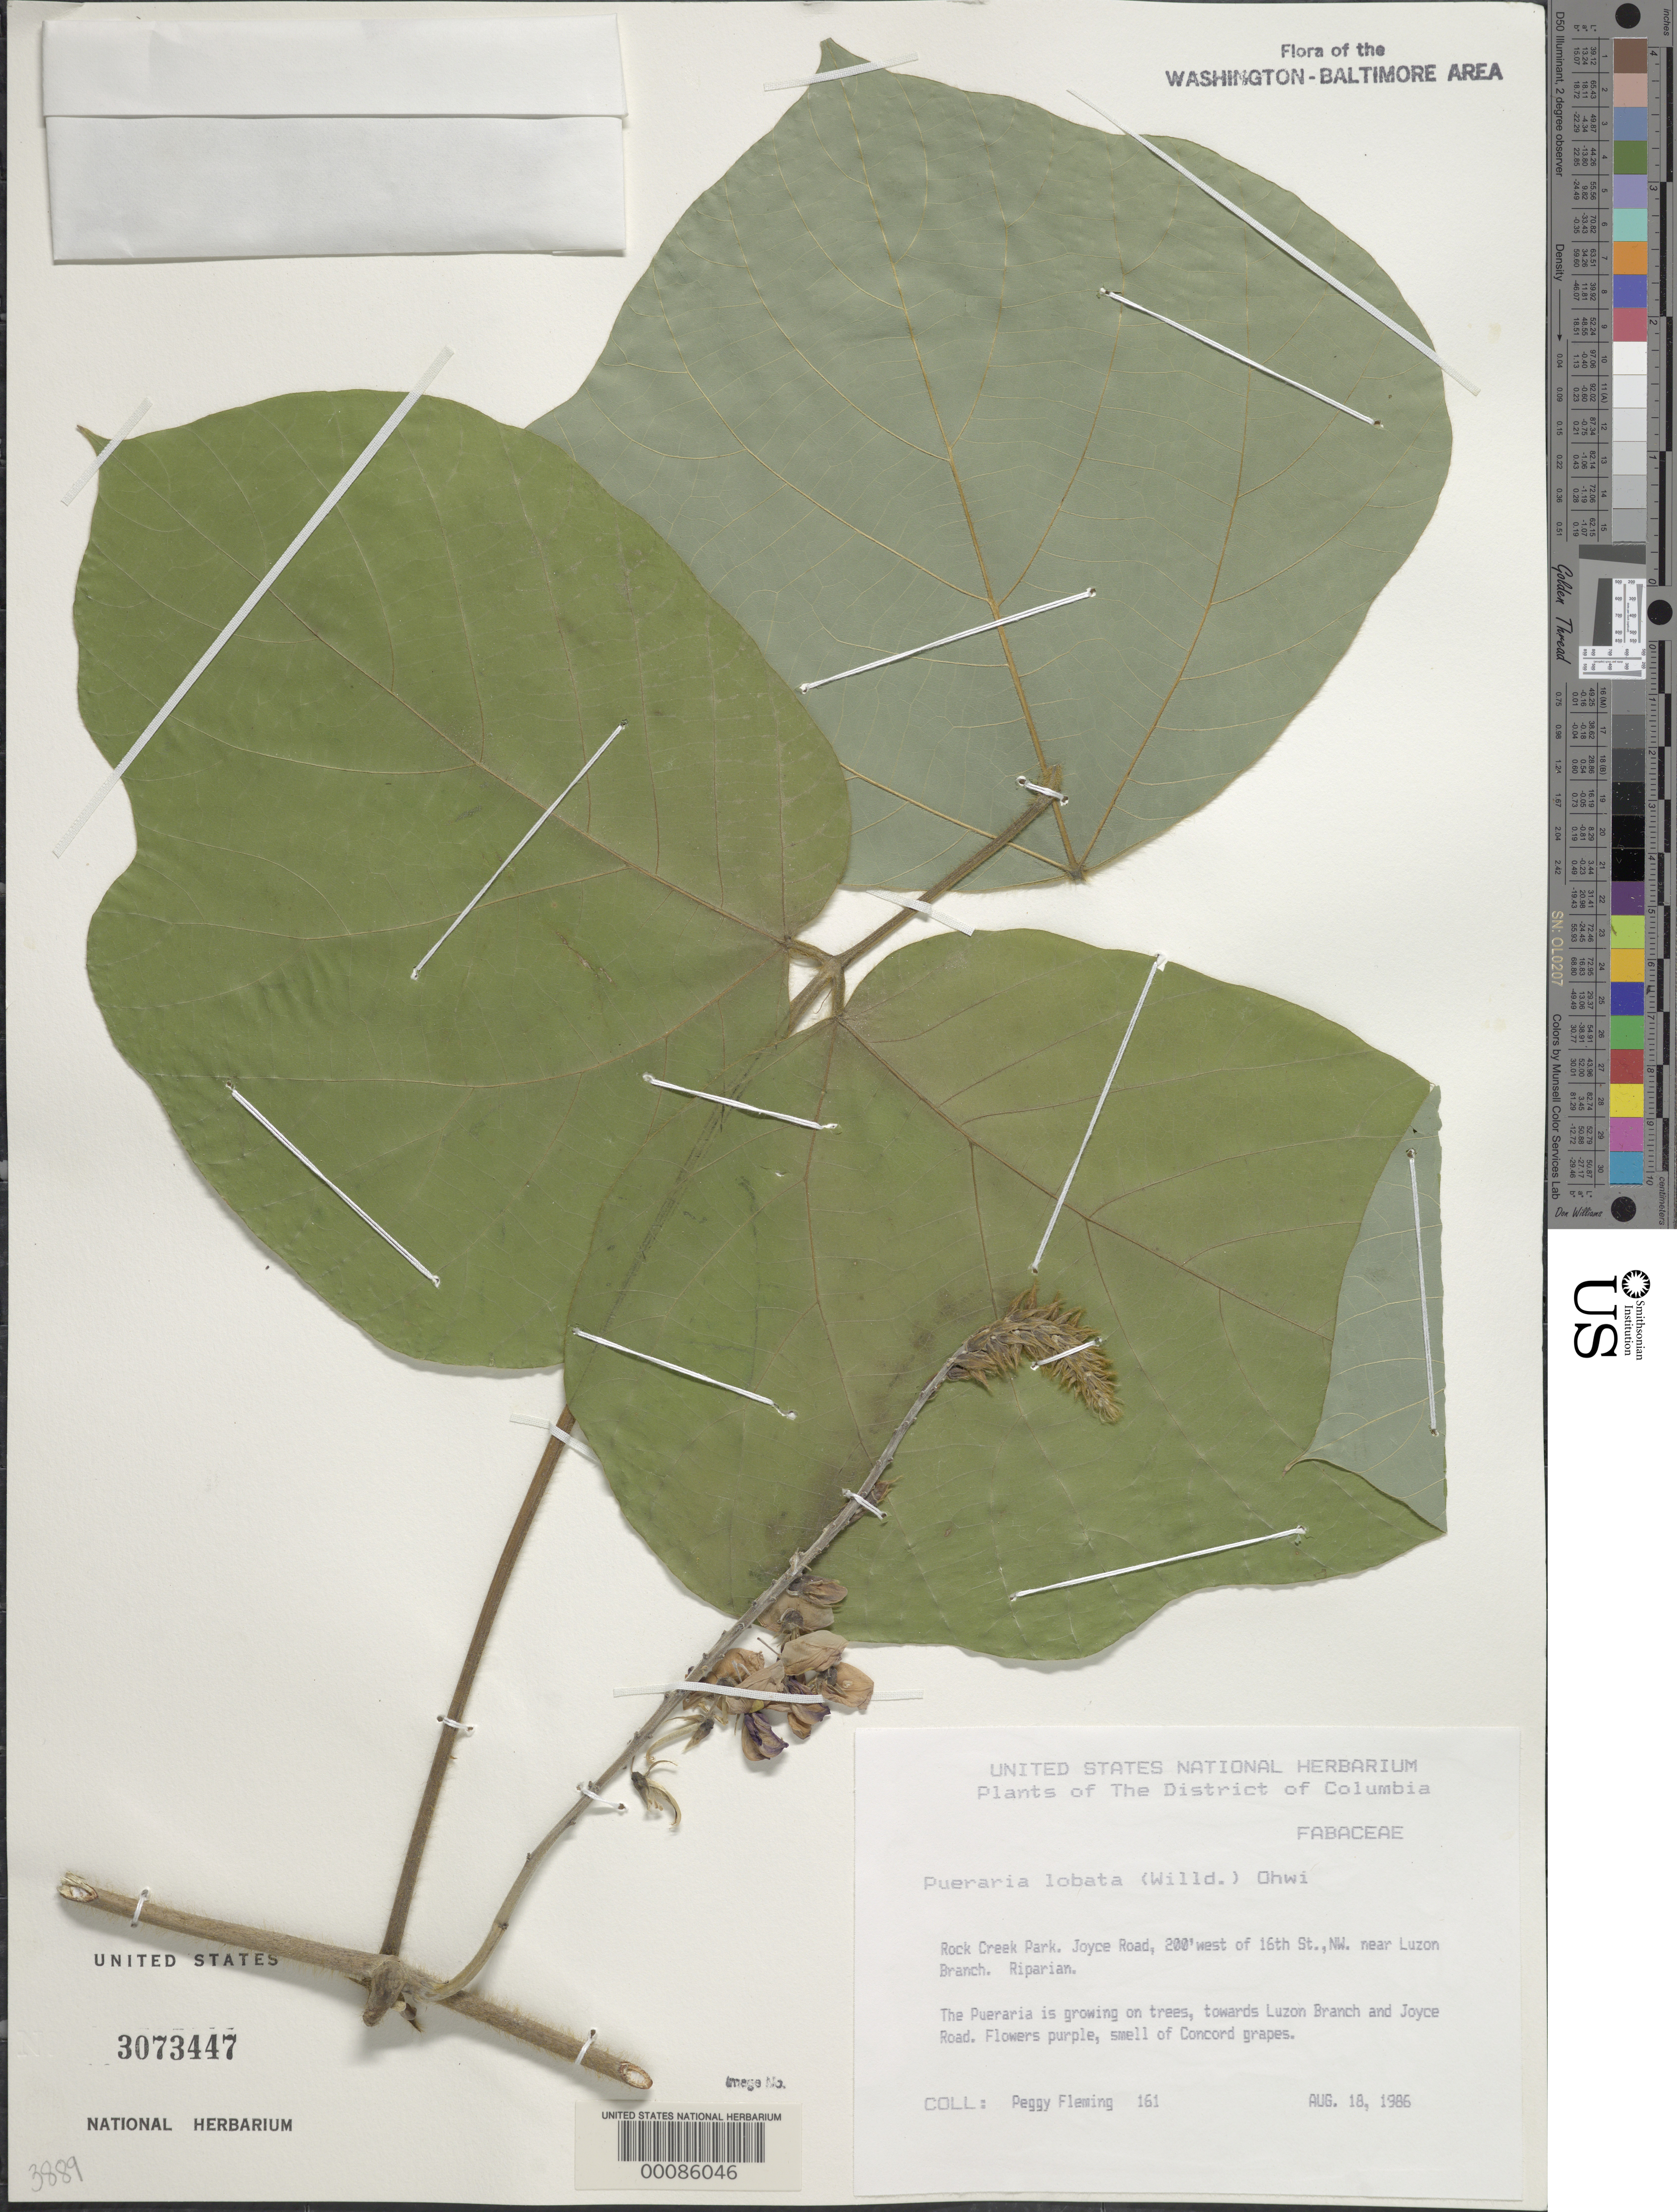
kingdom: Plantae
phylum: Tracheophyta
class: Magnoliopsida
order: Fabales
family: Fabaceae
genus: Pueraria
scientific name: Pueraria montana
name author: (Lour.) Merr.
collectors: P. Fleming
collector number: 161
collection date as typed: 18 Aug 1986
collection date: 1986-08-18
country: United States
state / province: District of Columbia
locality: Rock Creek Park. Joyce Road, 200' west of 16th St. NW. near Luzon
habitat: Riparian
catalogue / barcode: US 3073447